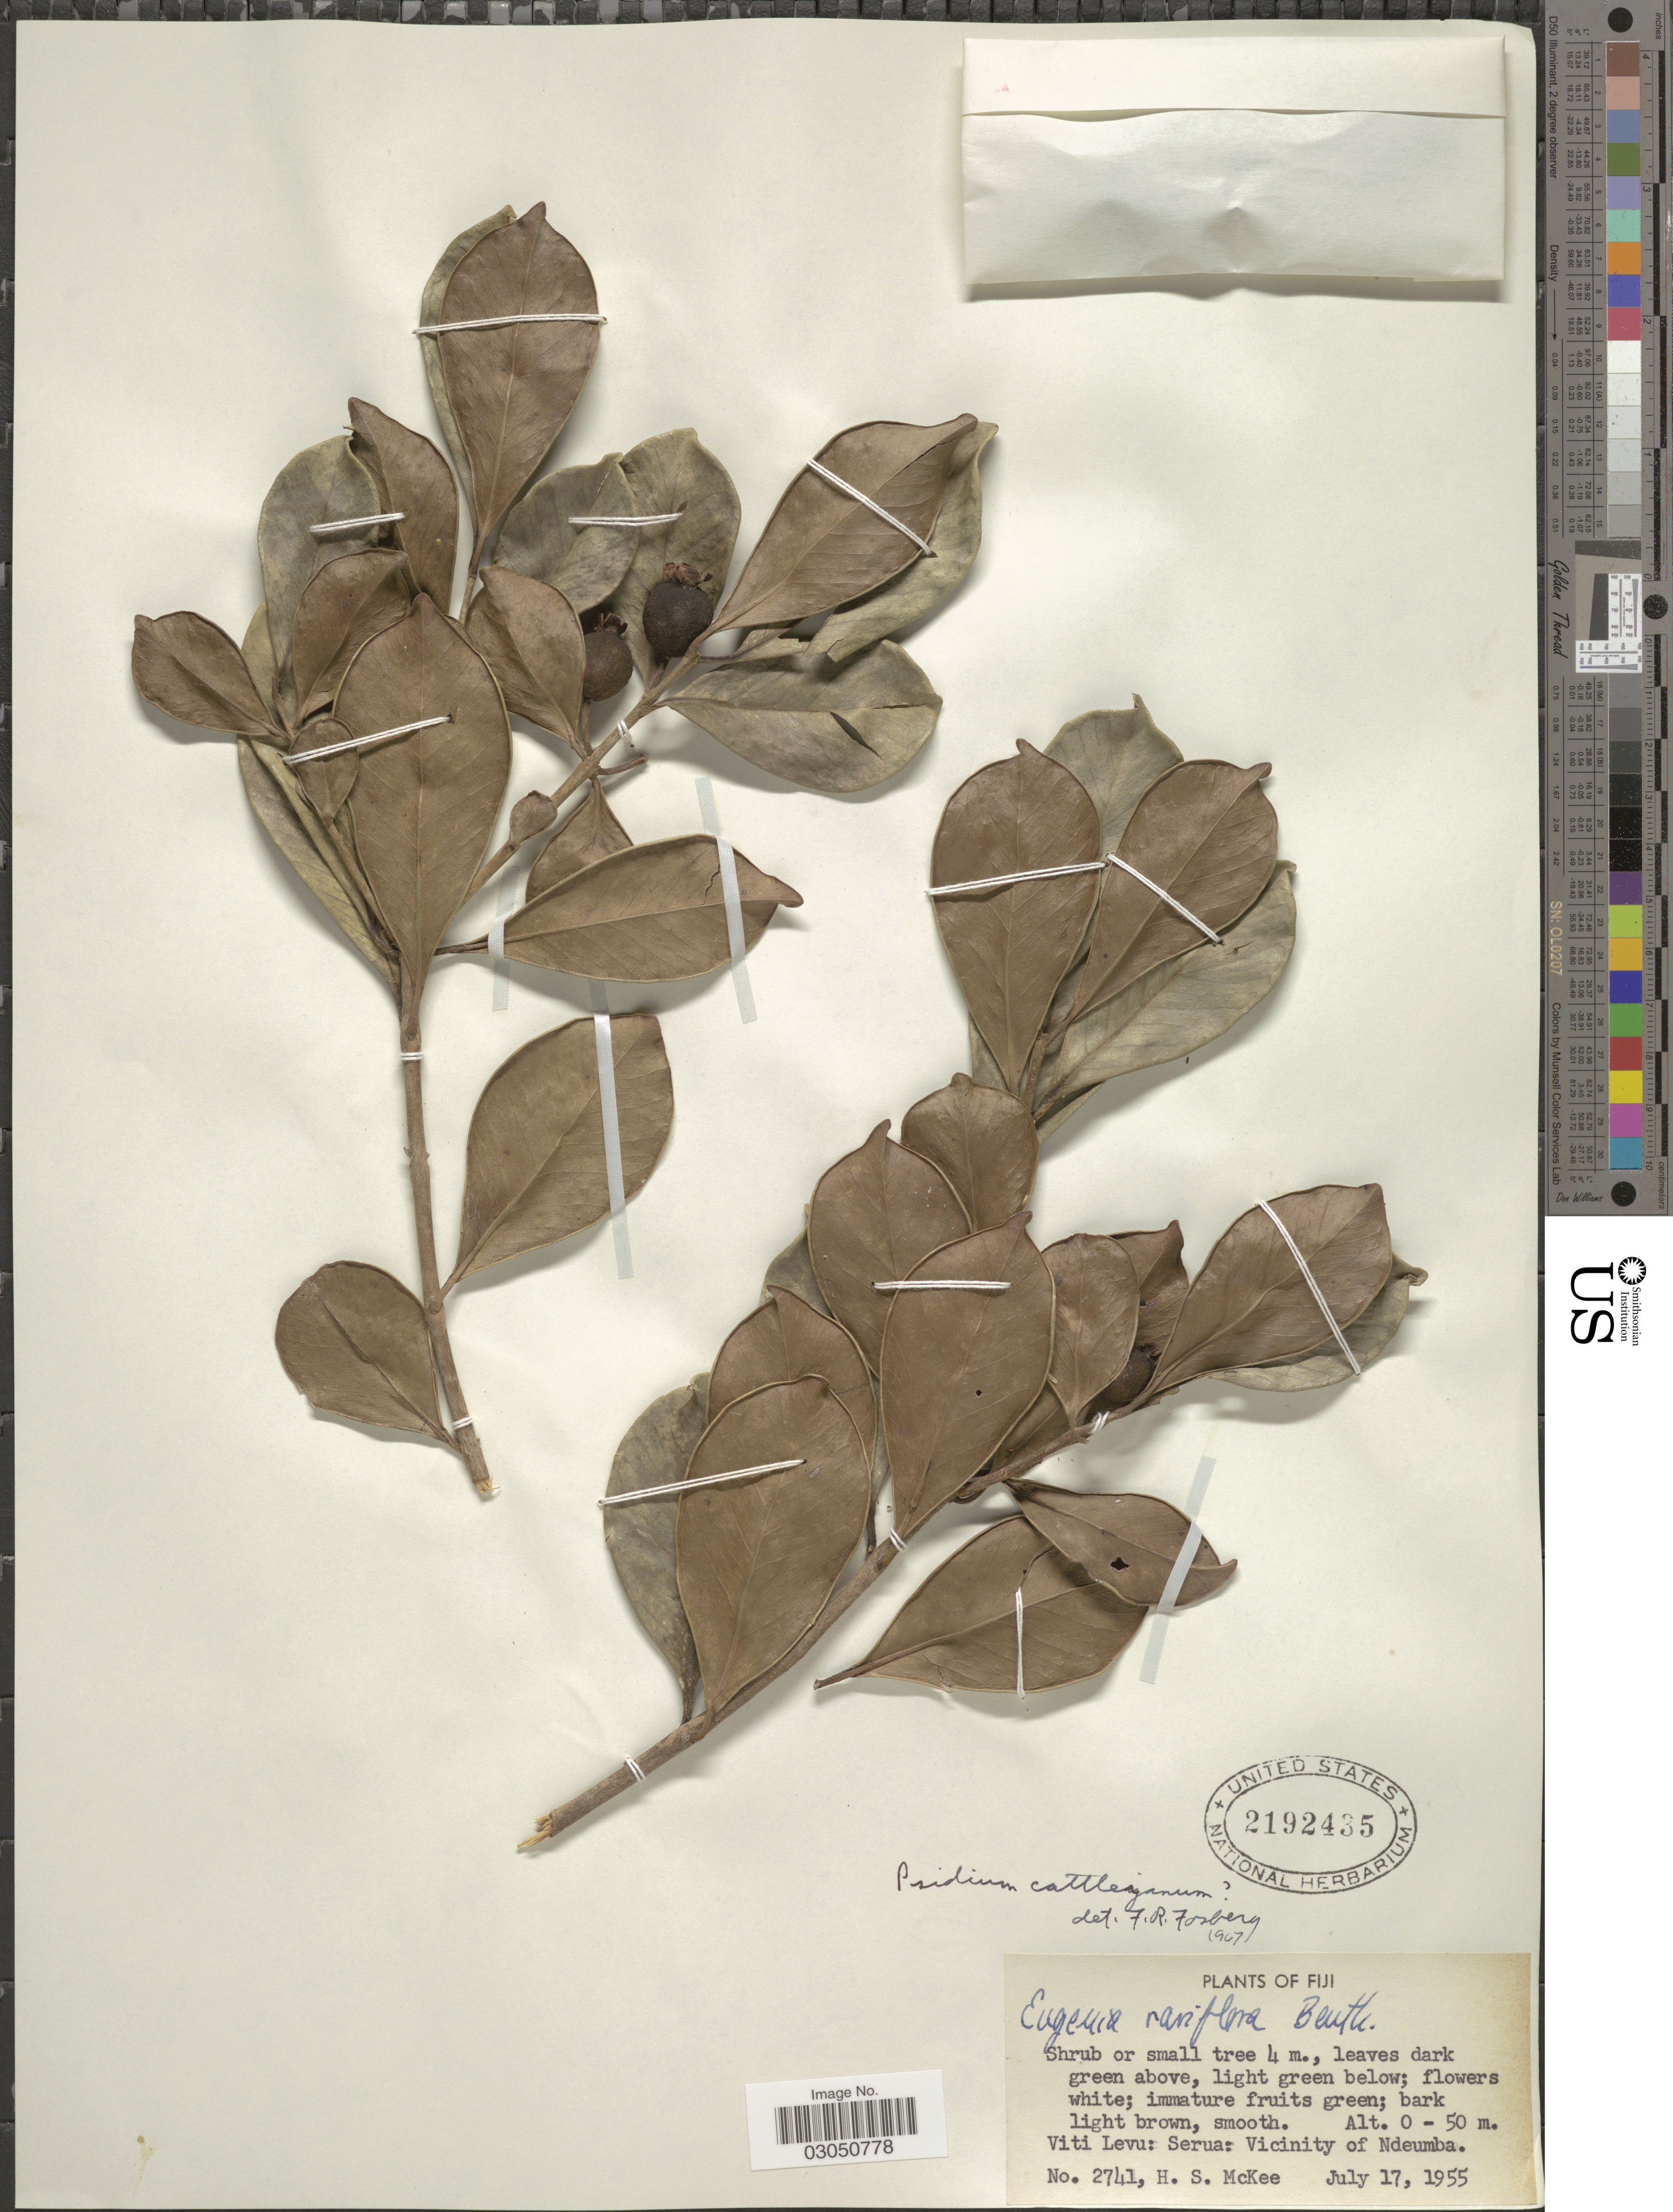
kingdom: Plantae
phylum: Tracheophyta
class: Magnoliopsida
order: Myrtales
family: Myrtaceae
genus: Psidium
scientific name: Psidium cattleyanum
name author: Sabine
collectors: H. S. McKee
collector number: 2741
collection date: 1955-07-17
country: Fiji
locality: Viti Levu: Serua: Vicinity of Ndeumba.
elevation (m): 0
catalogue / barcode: US 2192435